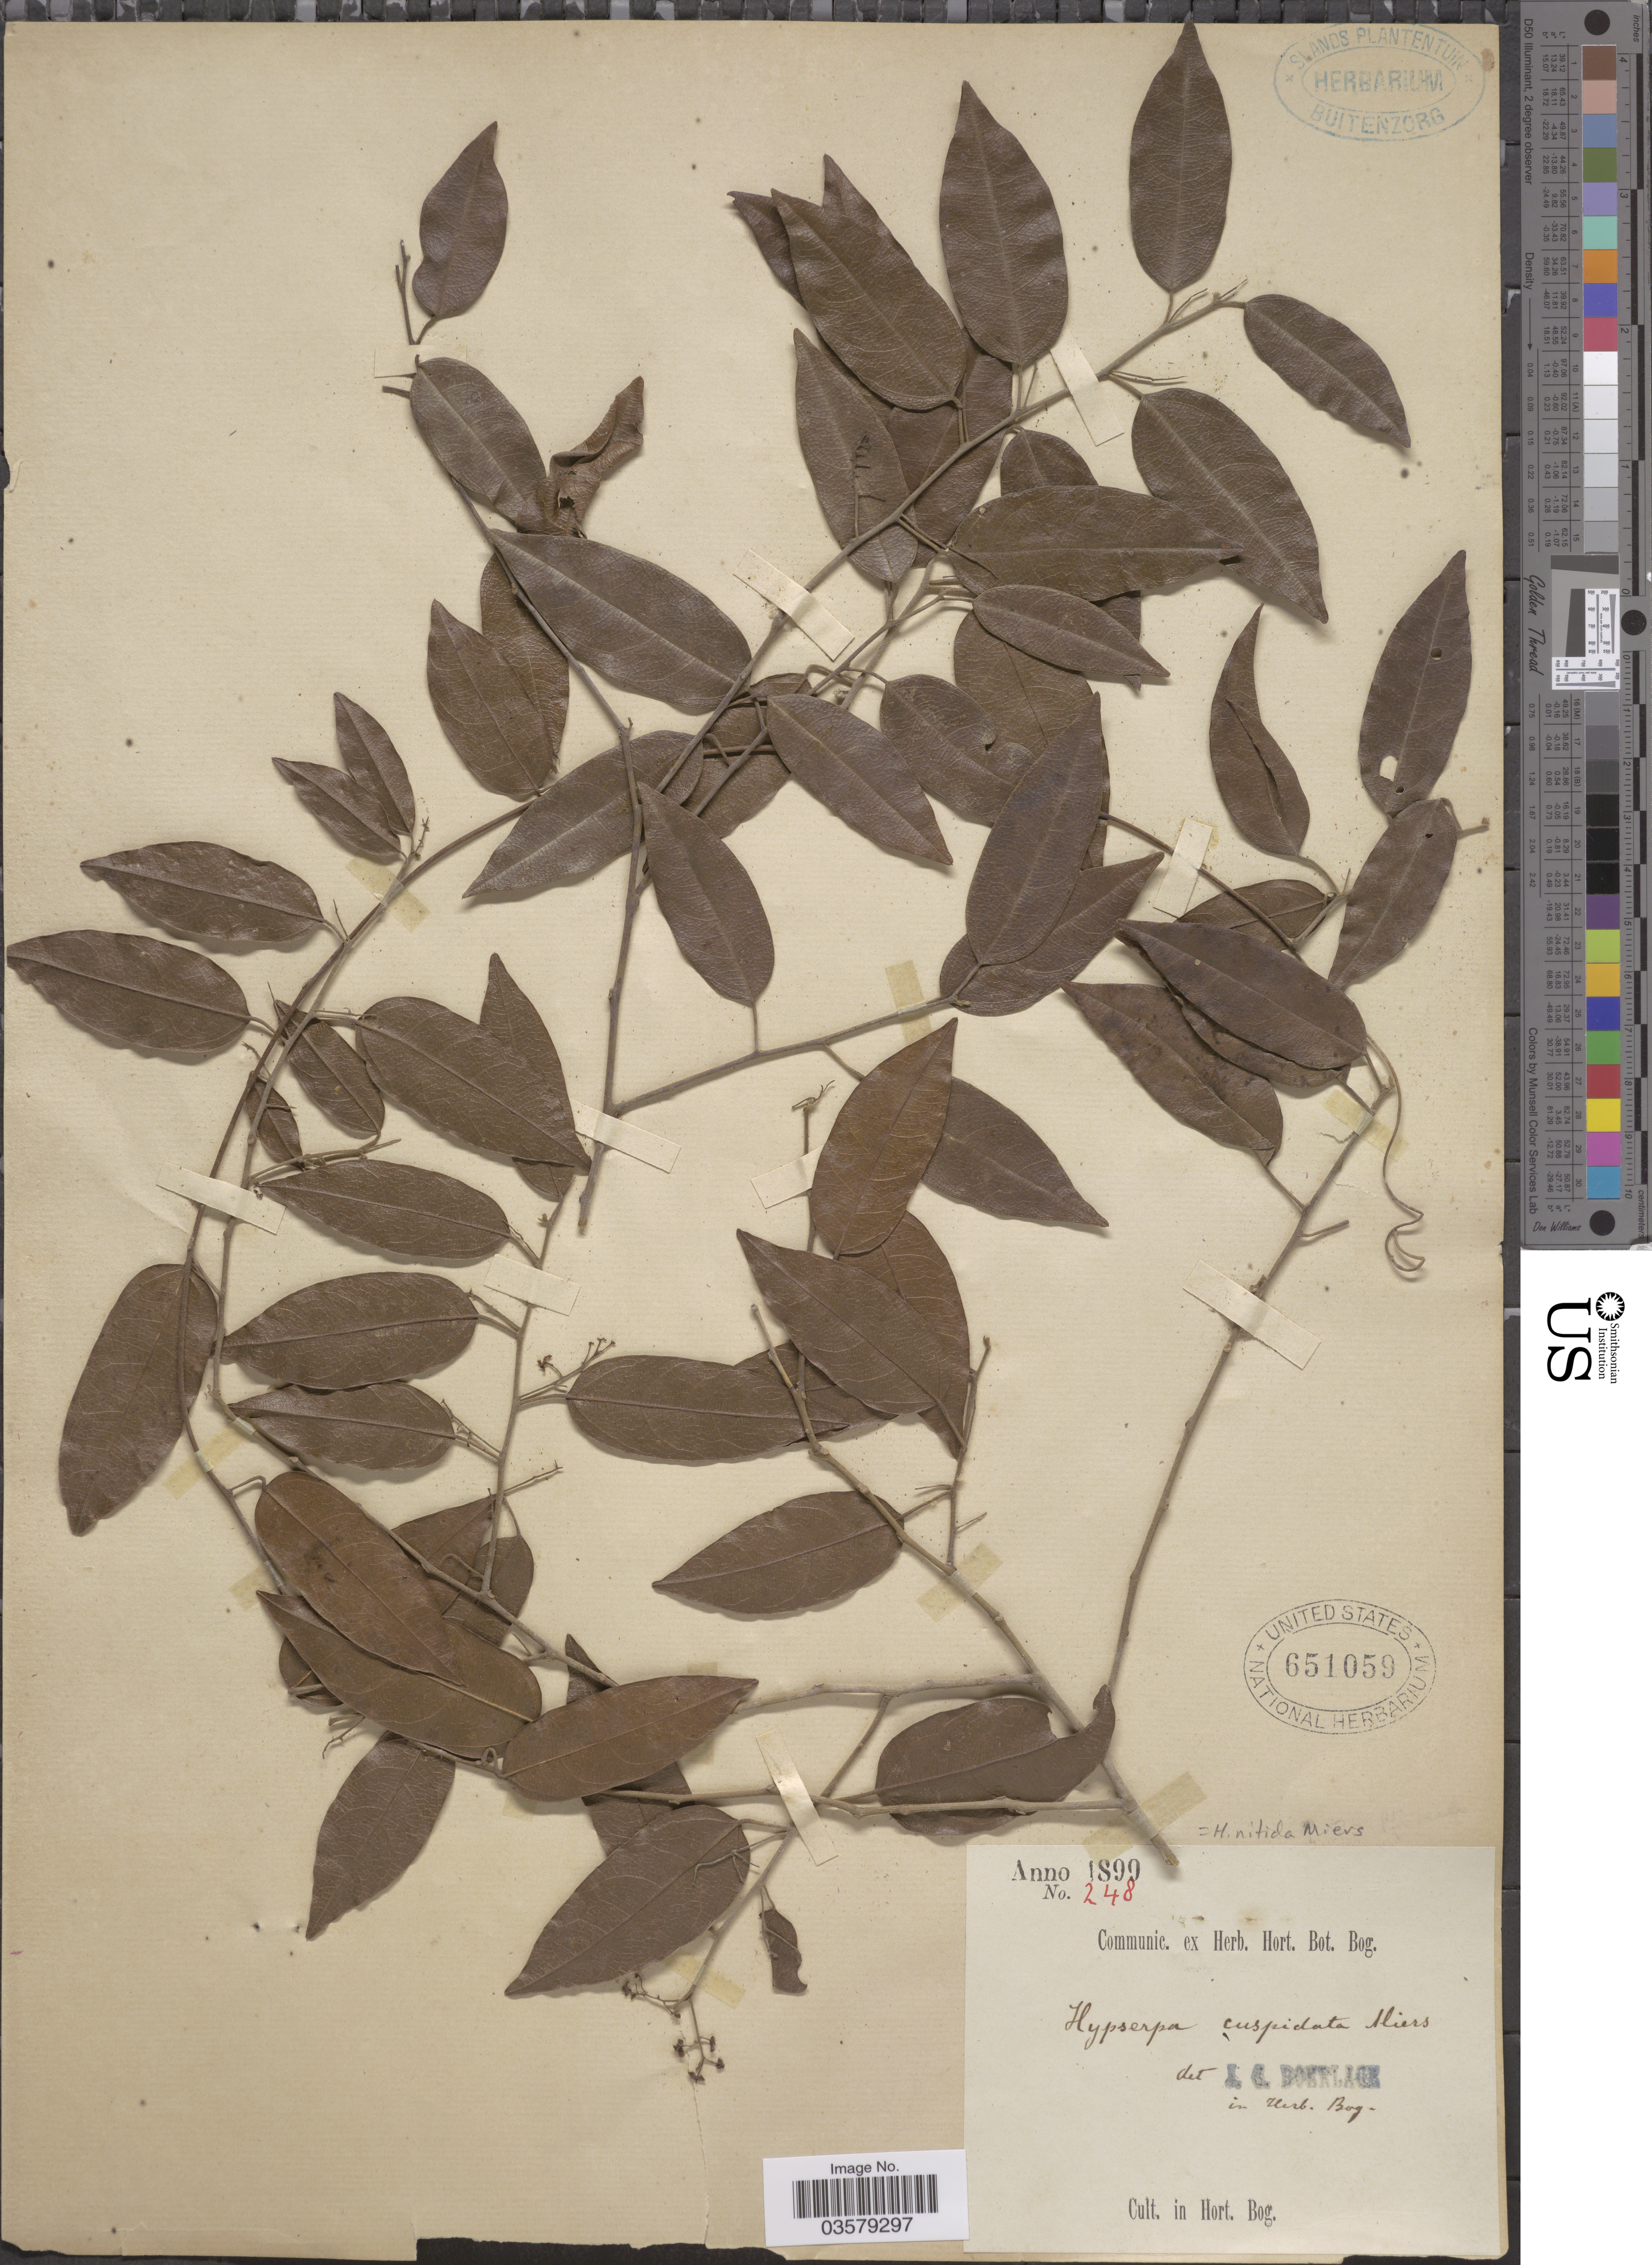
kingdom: Plantae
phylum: Tracheophyta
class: Magnoliopsida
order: Ranunculales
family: Menispermaceae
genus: Hypserpa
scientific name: Hypserpa nitida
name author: Miers ex Benth.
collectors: ex herb. Hort. Bot. Bog.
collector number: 248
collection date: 1899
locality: Cult. in Hort. Bog.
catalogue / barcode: US 651059